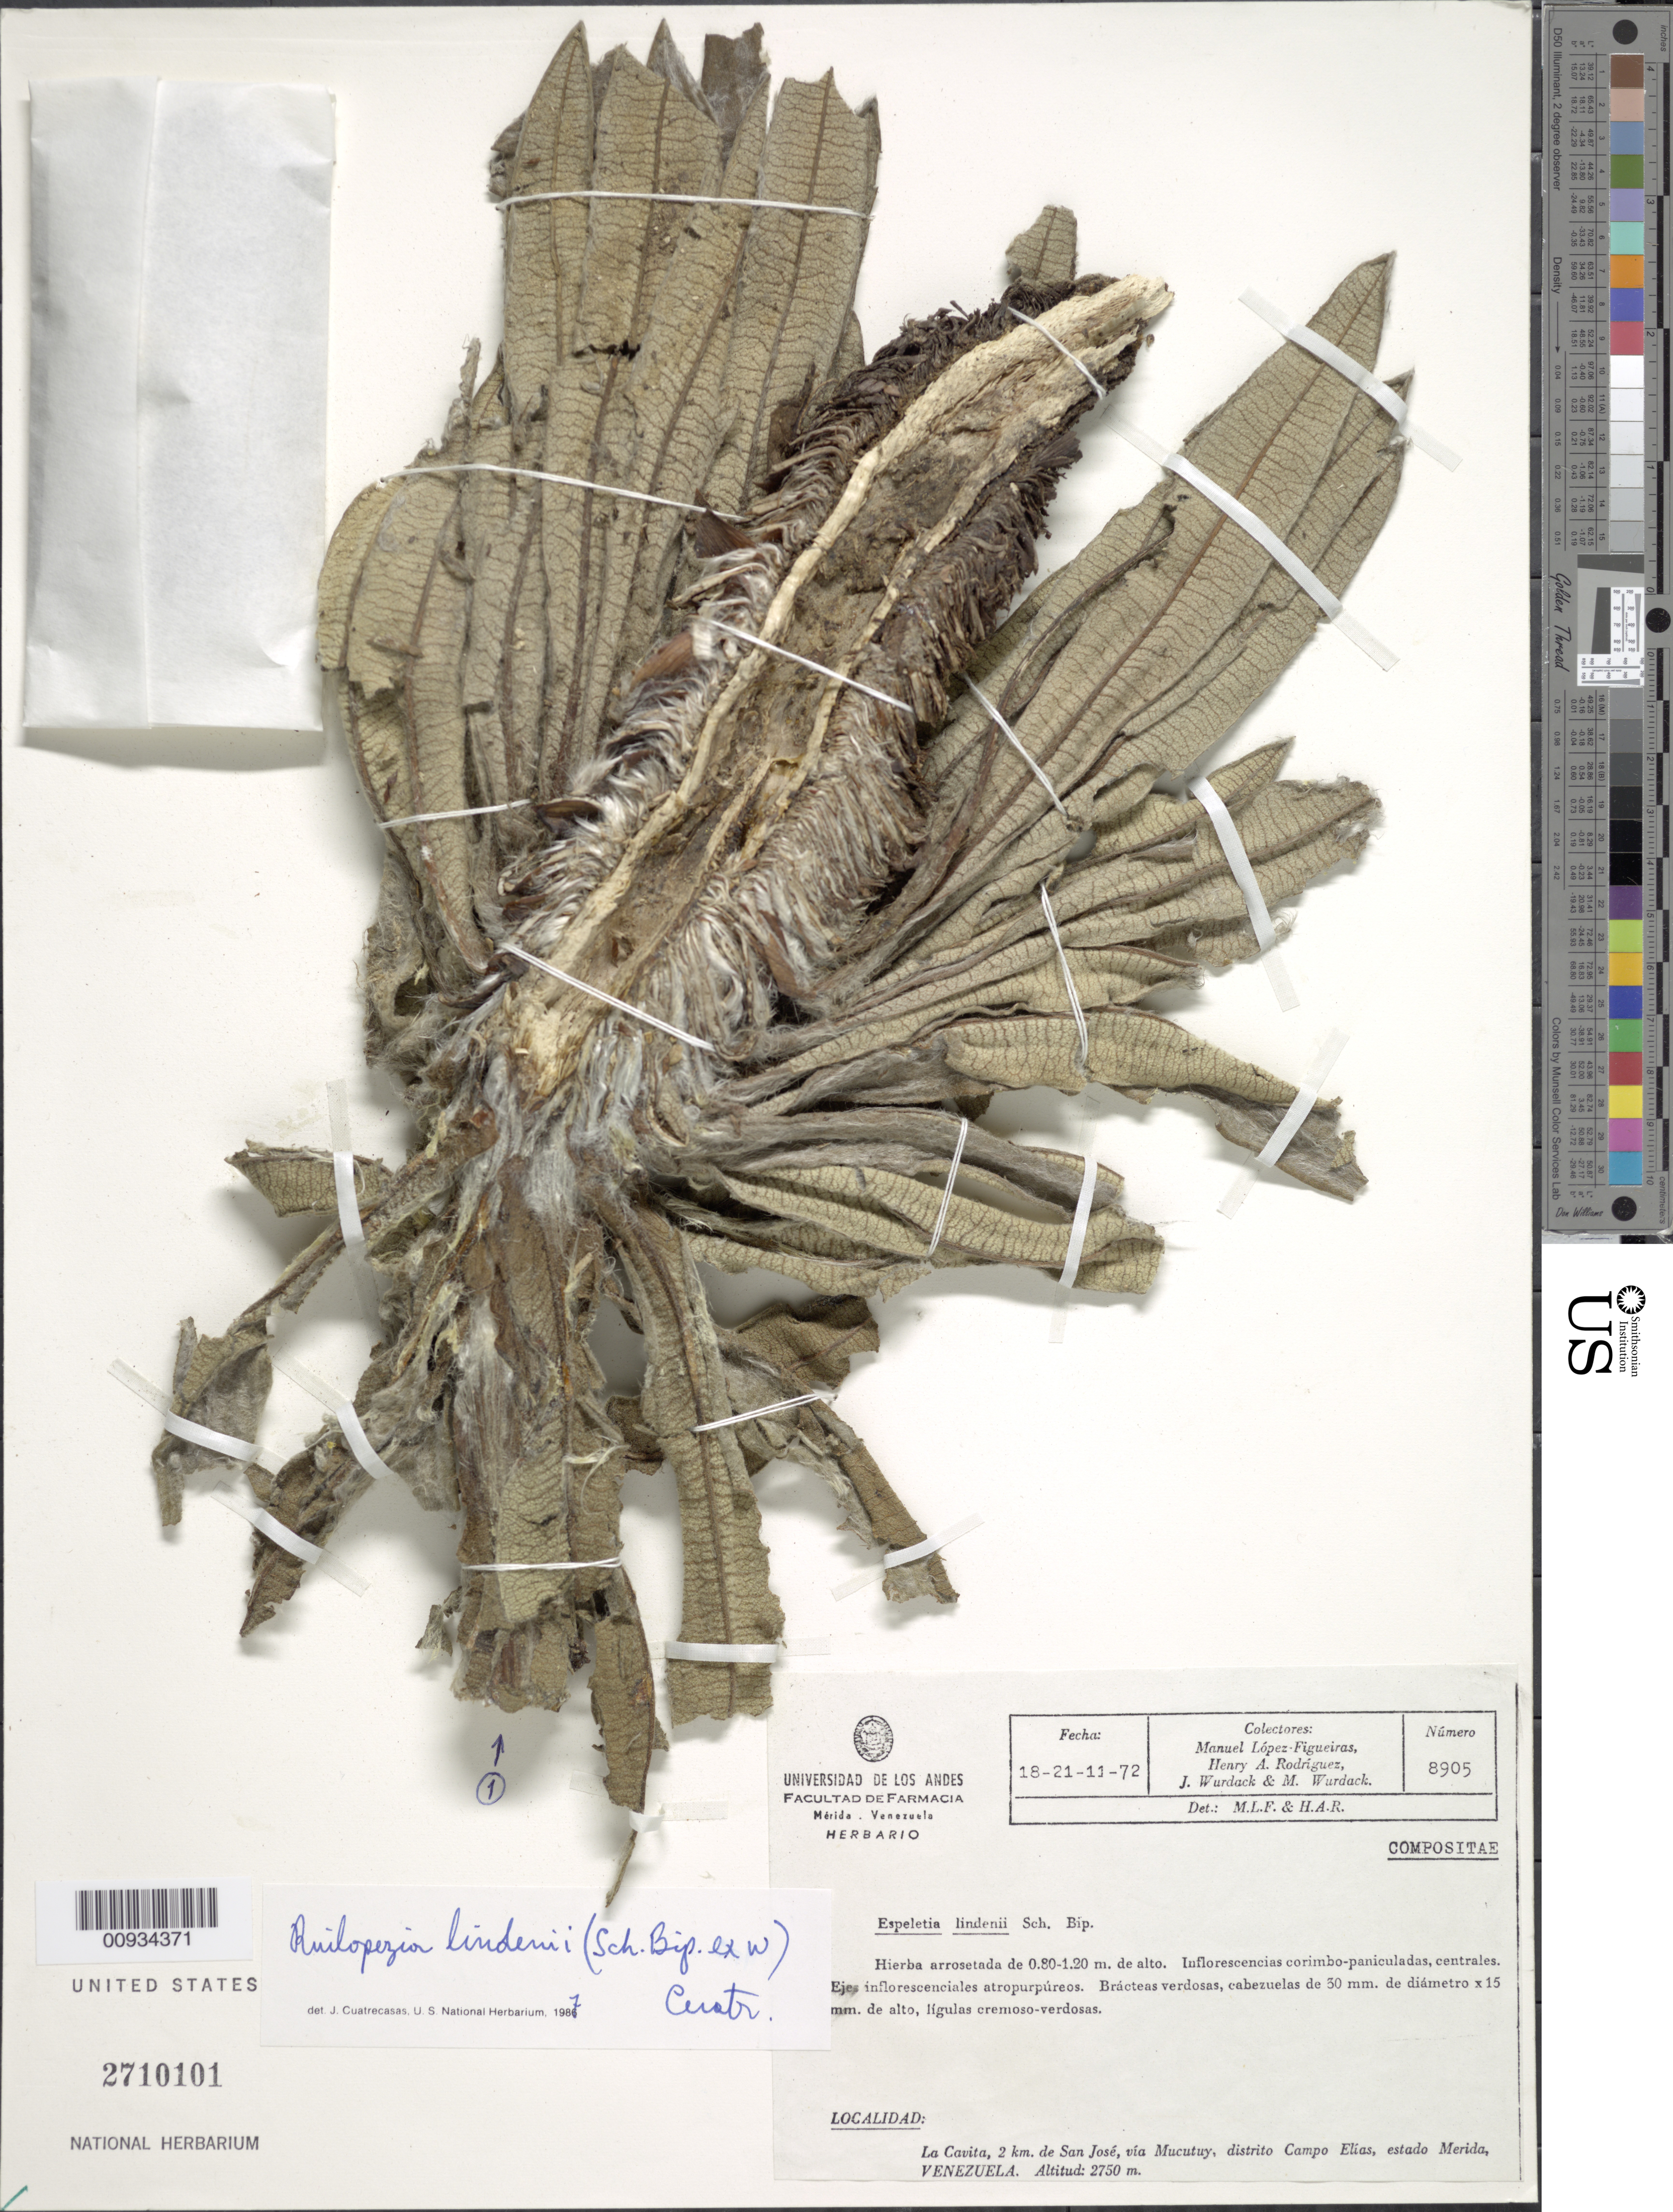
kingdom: Plantae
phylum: Tracheophyta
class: Magnoliopsida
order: Asterales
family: Asteraceae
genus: Ruilopezia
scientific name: Ruilopezia lindenii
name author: (Sch. Bip. ex Wedd.) Cuatrec.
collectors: M. López Figueiras, H. A. Rodriguez, J. J. Wurdack & M. L. Wurdack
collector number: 8905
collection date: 1972-11-18/1972-11-21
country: Venezuela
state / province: Mérida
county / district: Campo Elías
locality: La Cavita, 2 km. de San José, vía Mucutuy.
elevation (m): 2750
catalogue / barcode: US 2710101